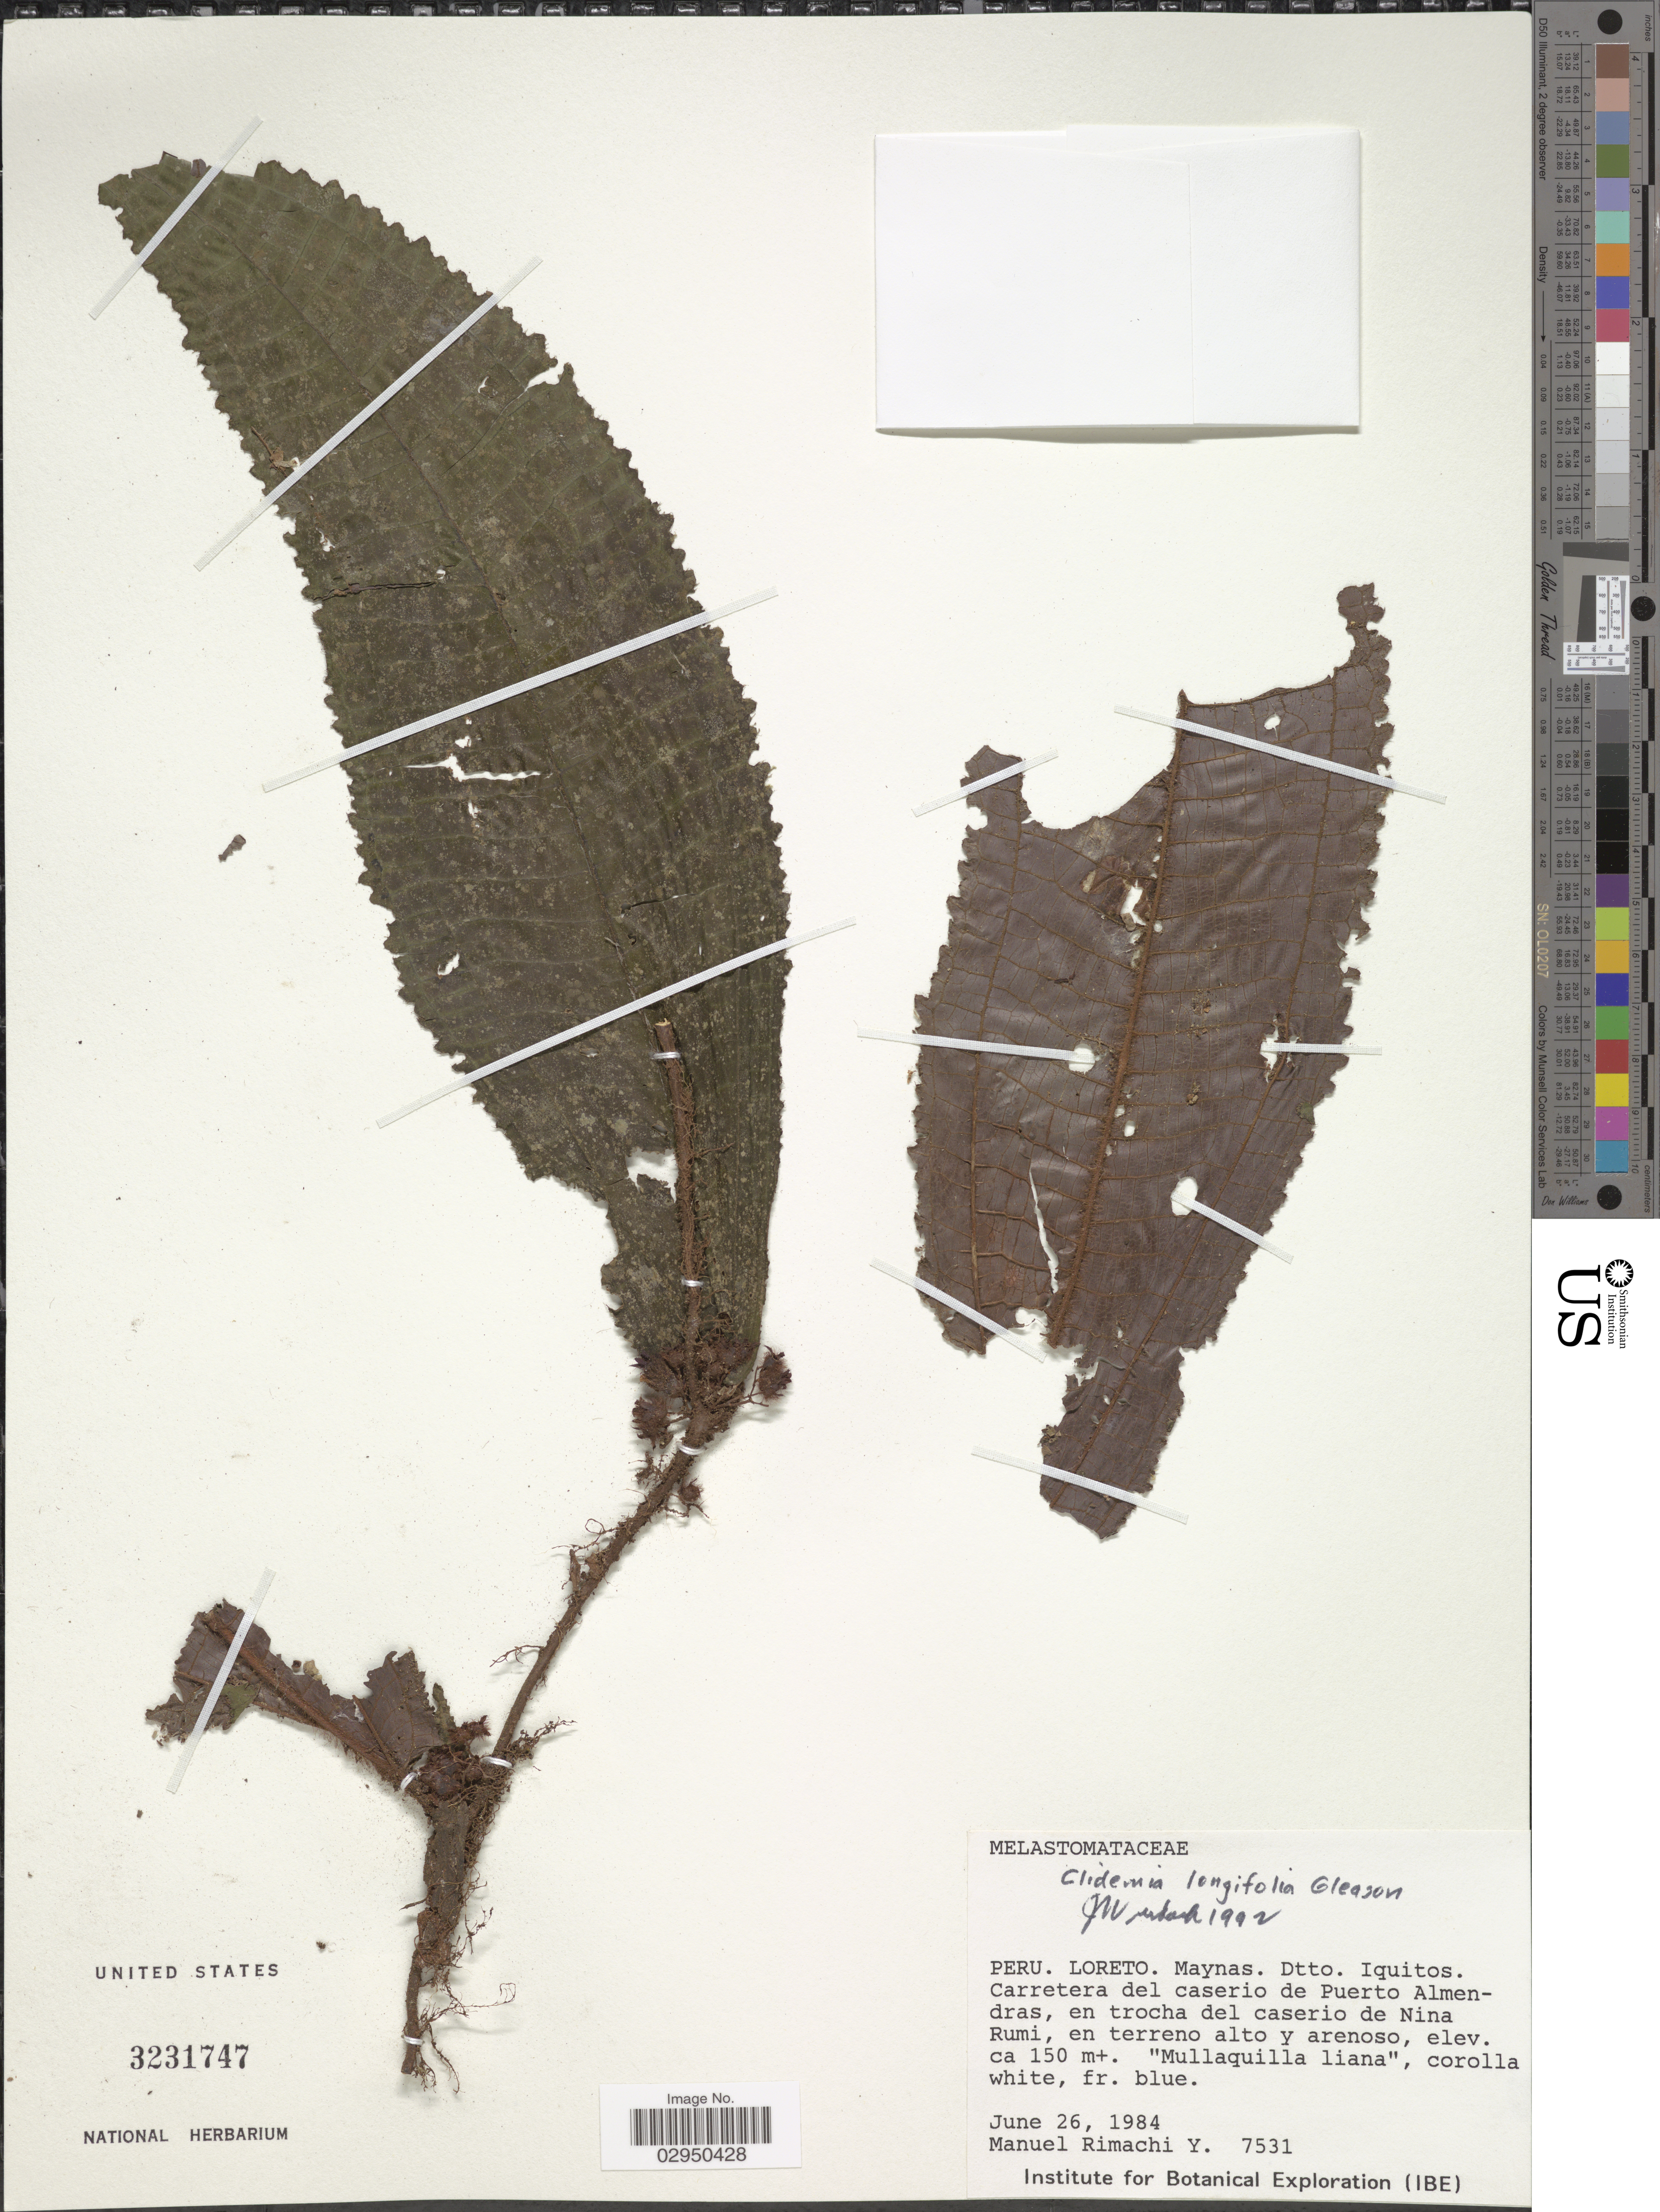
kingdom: Plantae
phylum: Tracheophyta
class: Magnoliopsida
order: Myrtales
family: Melastomataceae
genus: Clidemia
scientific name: Clidemia longifolia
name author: Gleason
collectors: M. Rimachi Y.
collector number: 7531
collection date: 1984-06-26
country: Peru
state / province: Loreto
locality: Maynas. Dtto. Iquitos. Carretera del caserio de Puerto Almendras, en trocha del caserio de Nina Rumi.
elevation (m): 150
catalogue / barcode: US 3231747